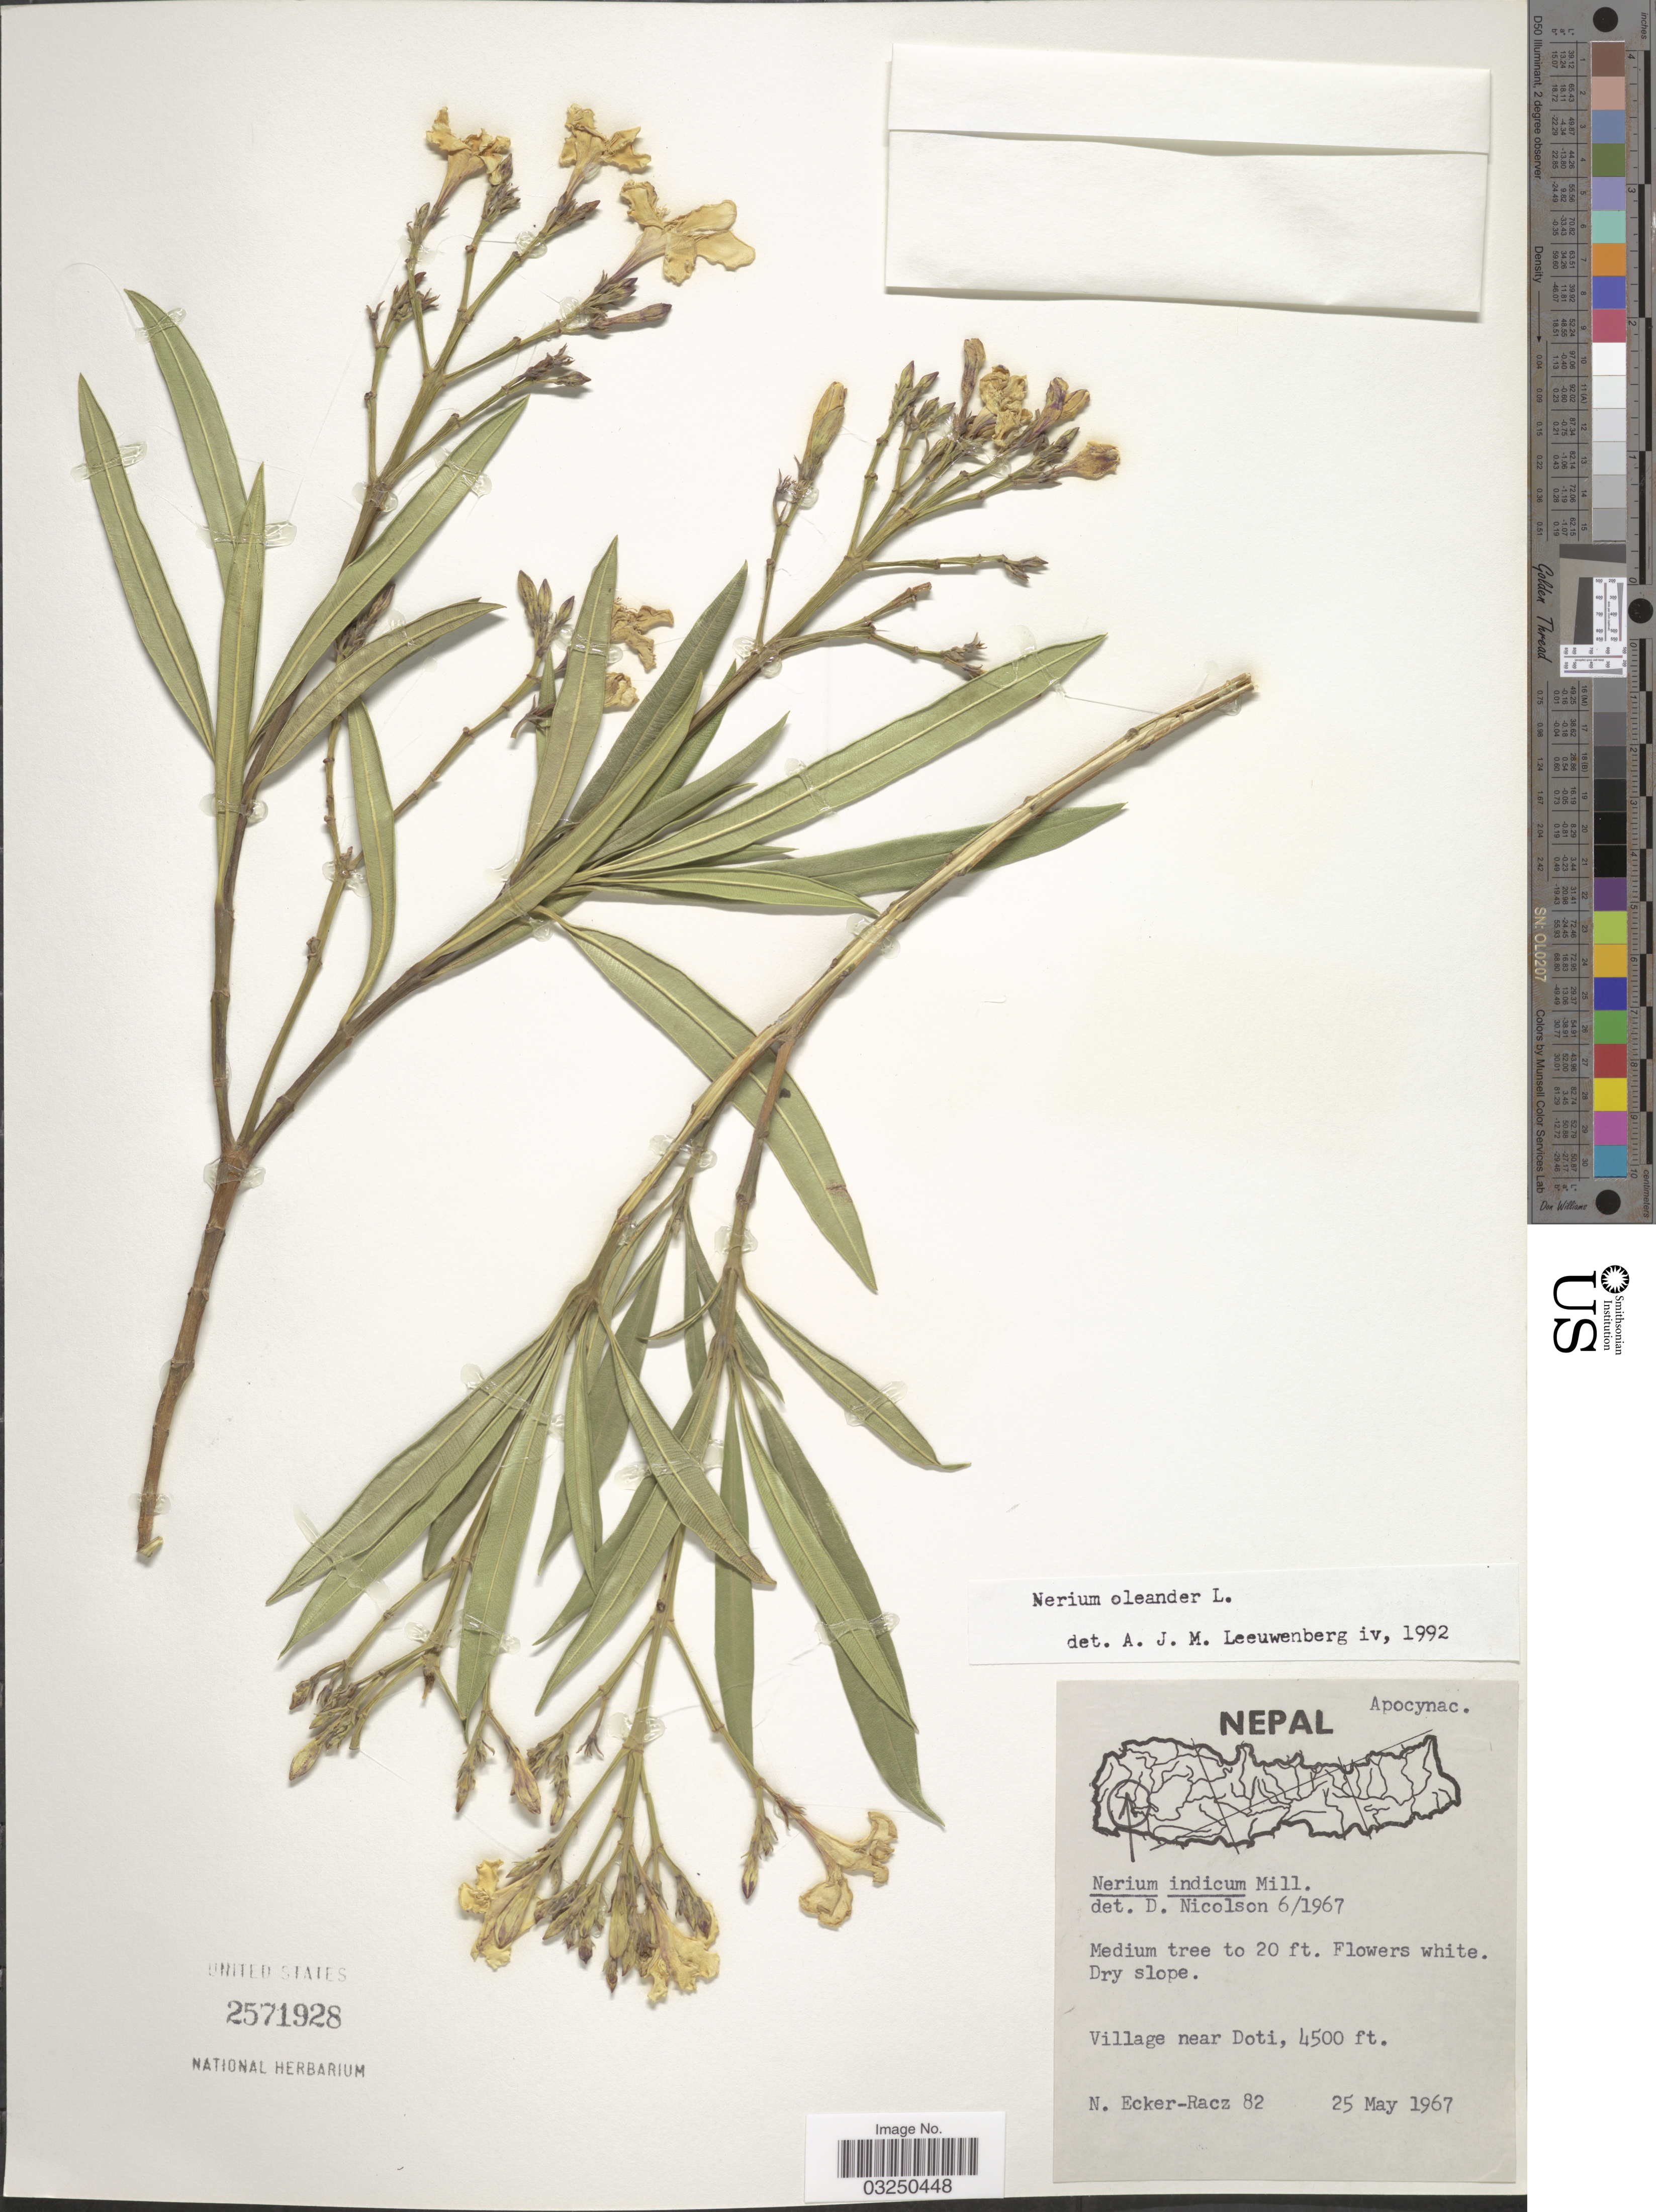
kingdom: Plantae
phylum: Tracheophyta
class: Magnoliopsida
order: Gentianales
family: Apocynaceae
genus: Nerium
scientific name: Nerium oleander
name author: L.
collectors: N. Ecker-Racz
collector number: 82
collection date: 1967-05-25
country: Nepal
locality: Village near Doti.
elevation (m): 1372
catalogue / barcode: US 2571928